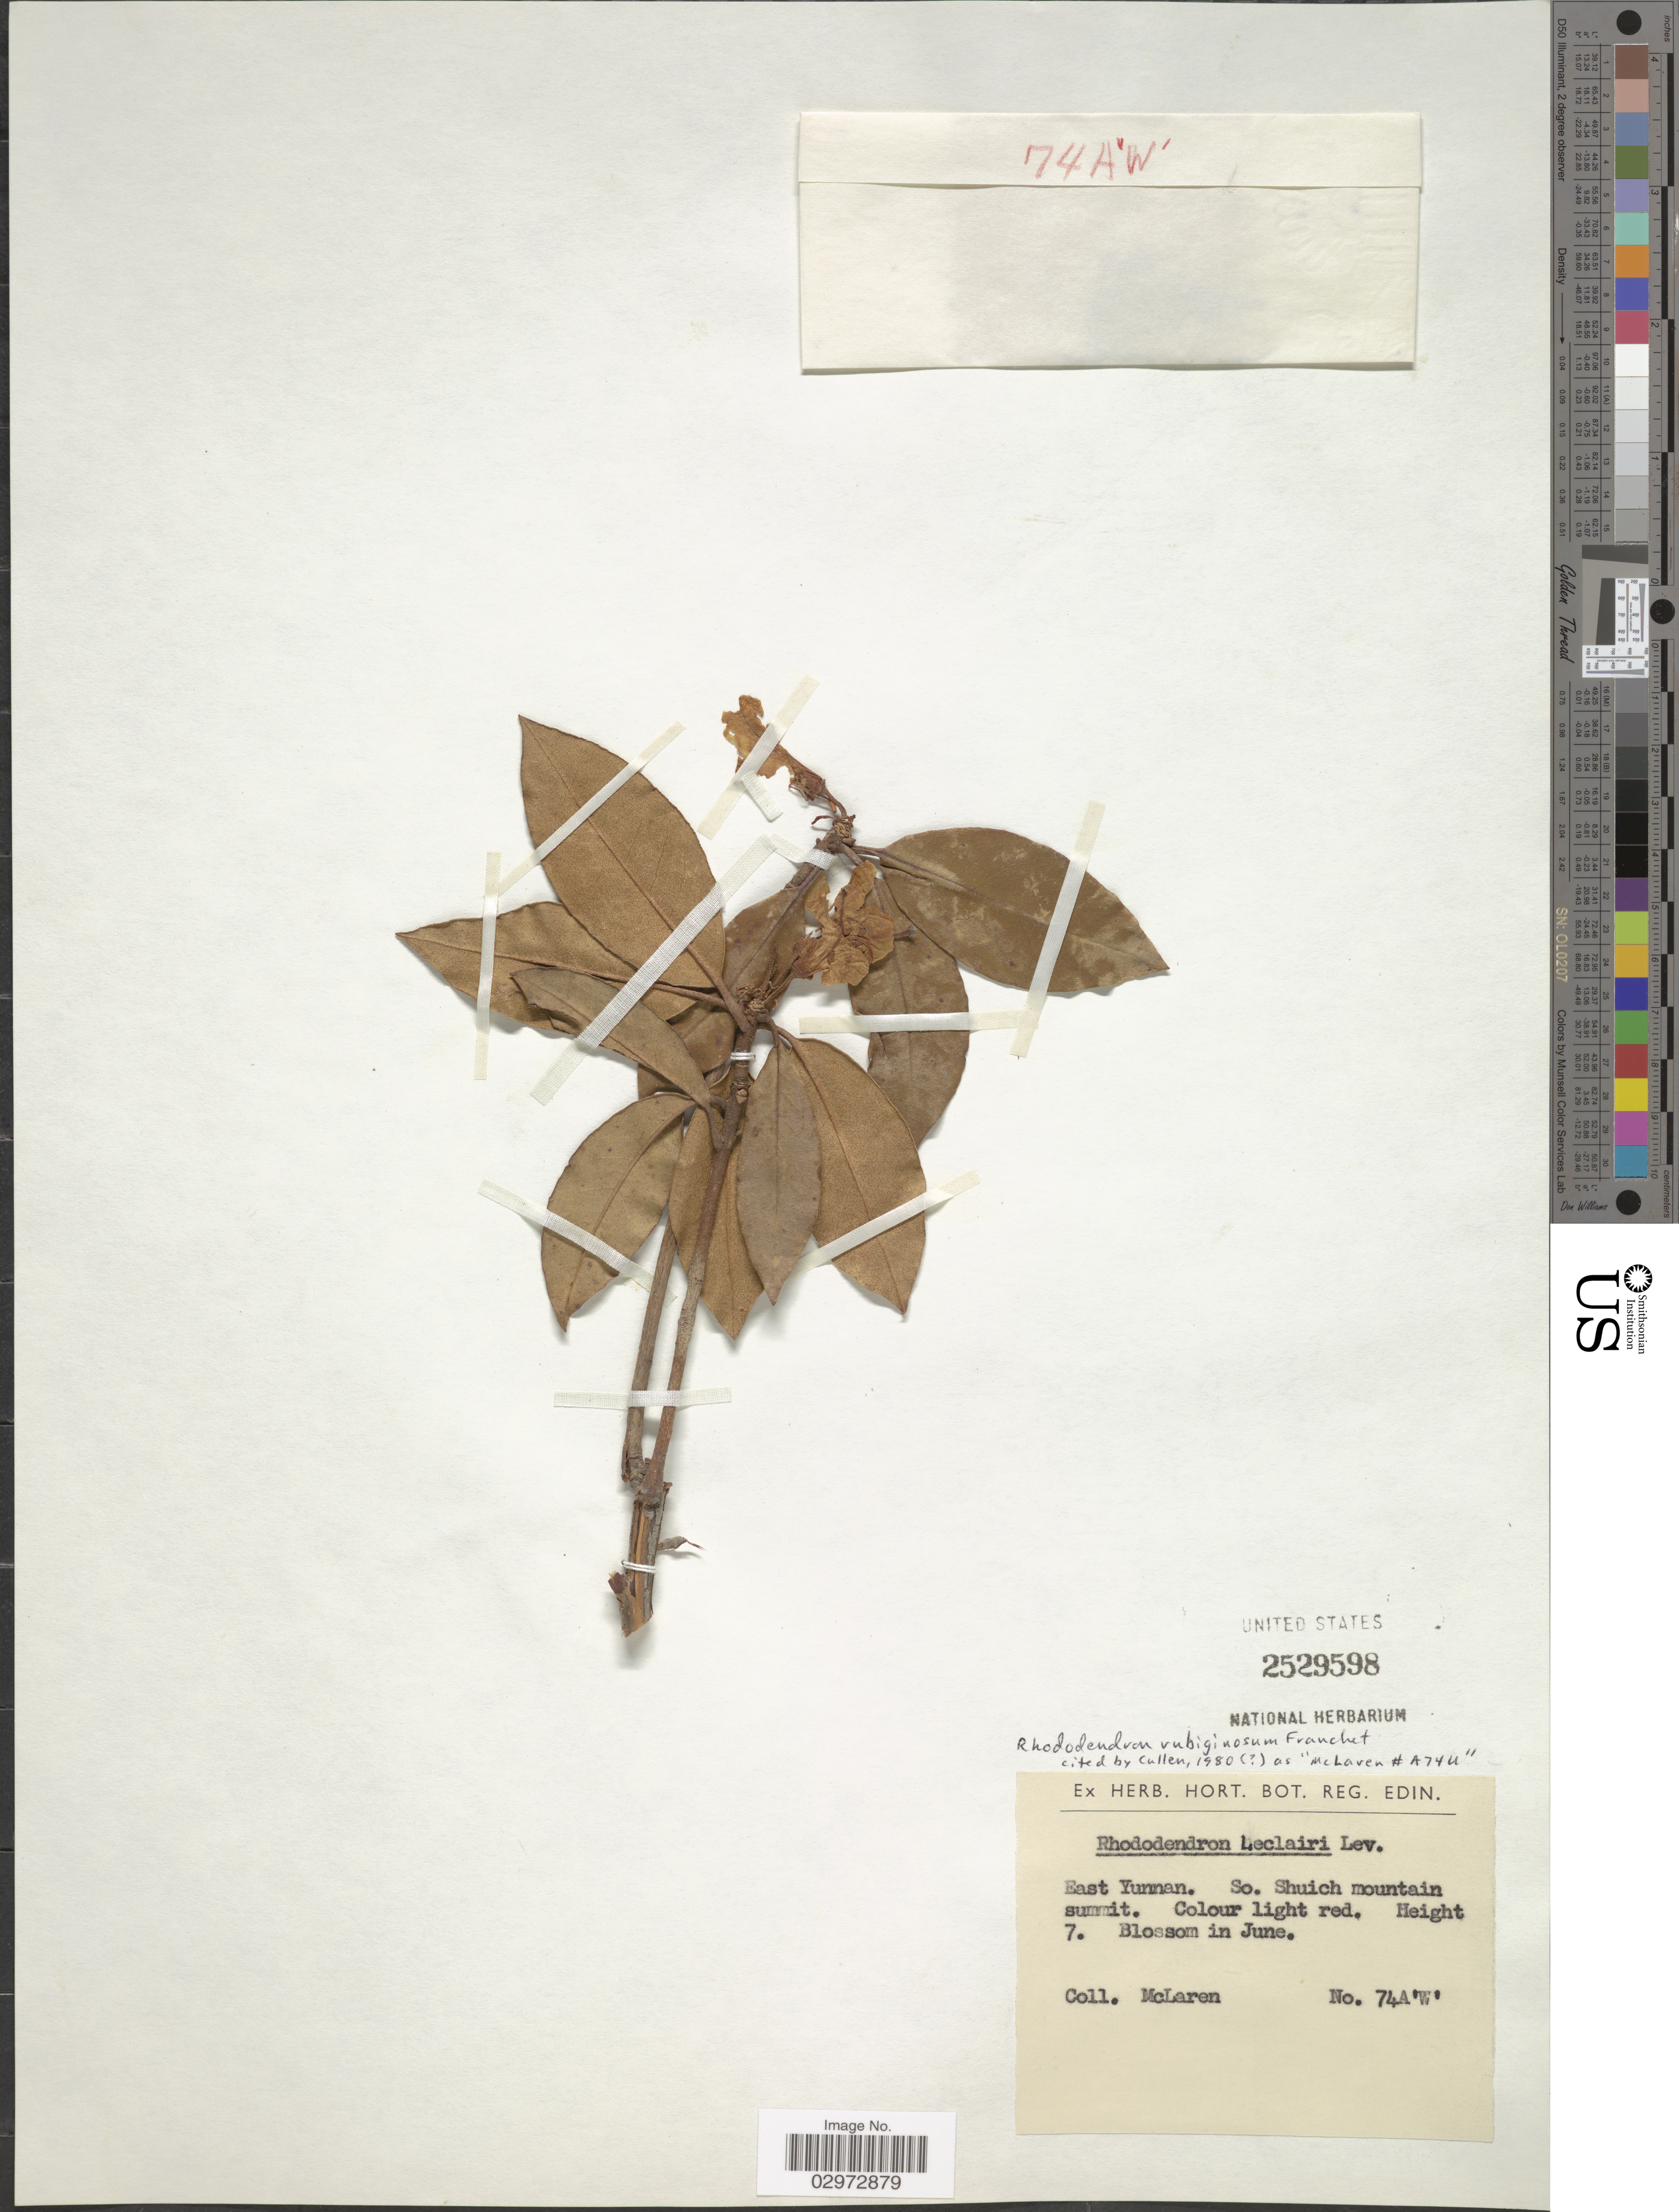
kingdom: Plantae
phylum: Tracheophyta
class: Magnoliopsida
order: Ericales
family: Ericaceae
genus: Rhododendron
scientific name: Rhododendron rubiginosum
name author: Franch.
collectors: McLaren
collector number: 74A'W'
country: China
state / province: Yunnan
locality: East Yunnan, So. Shuich mountain summit.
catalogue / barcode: US 2529598